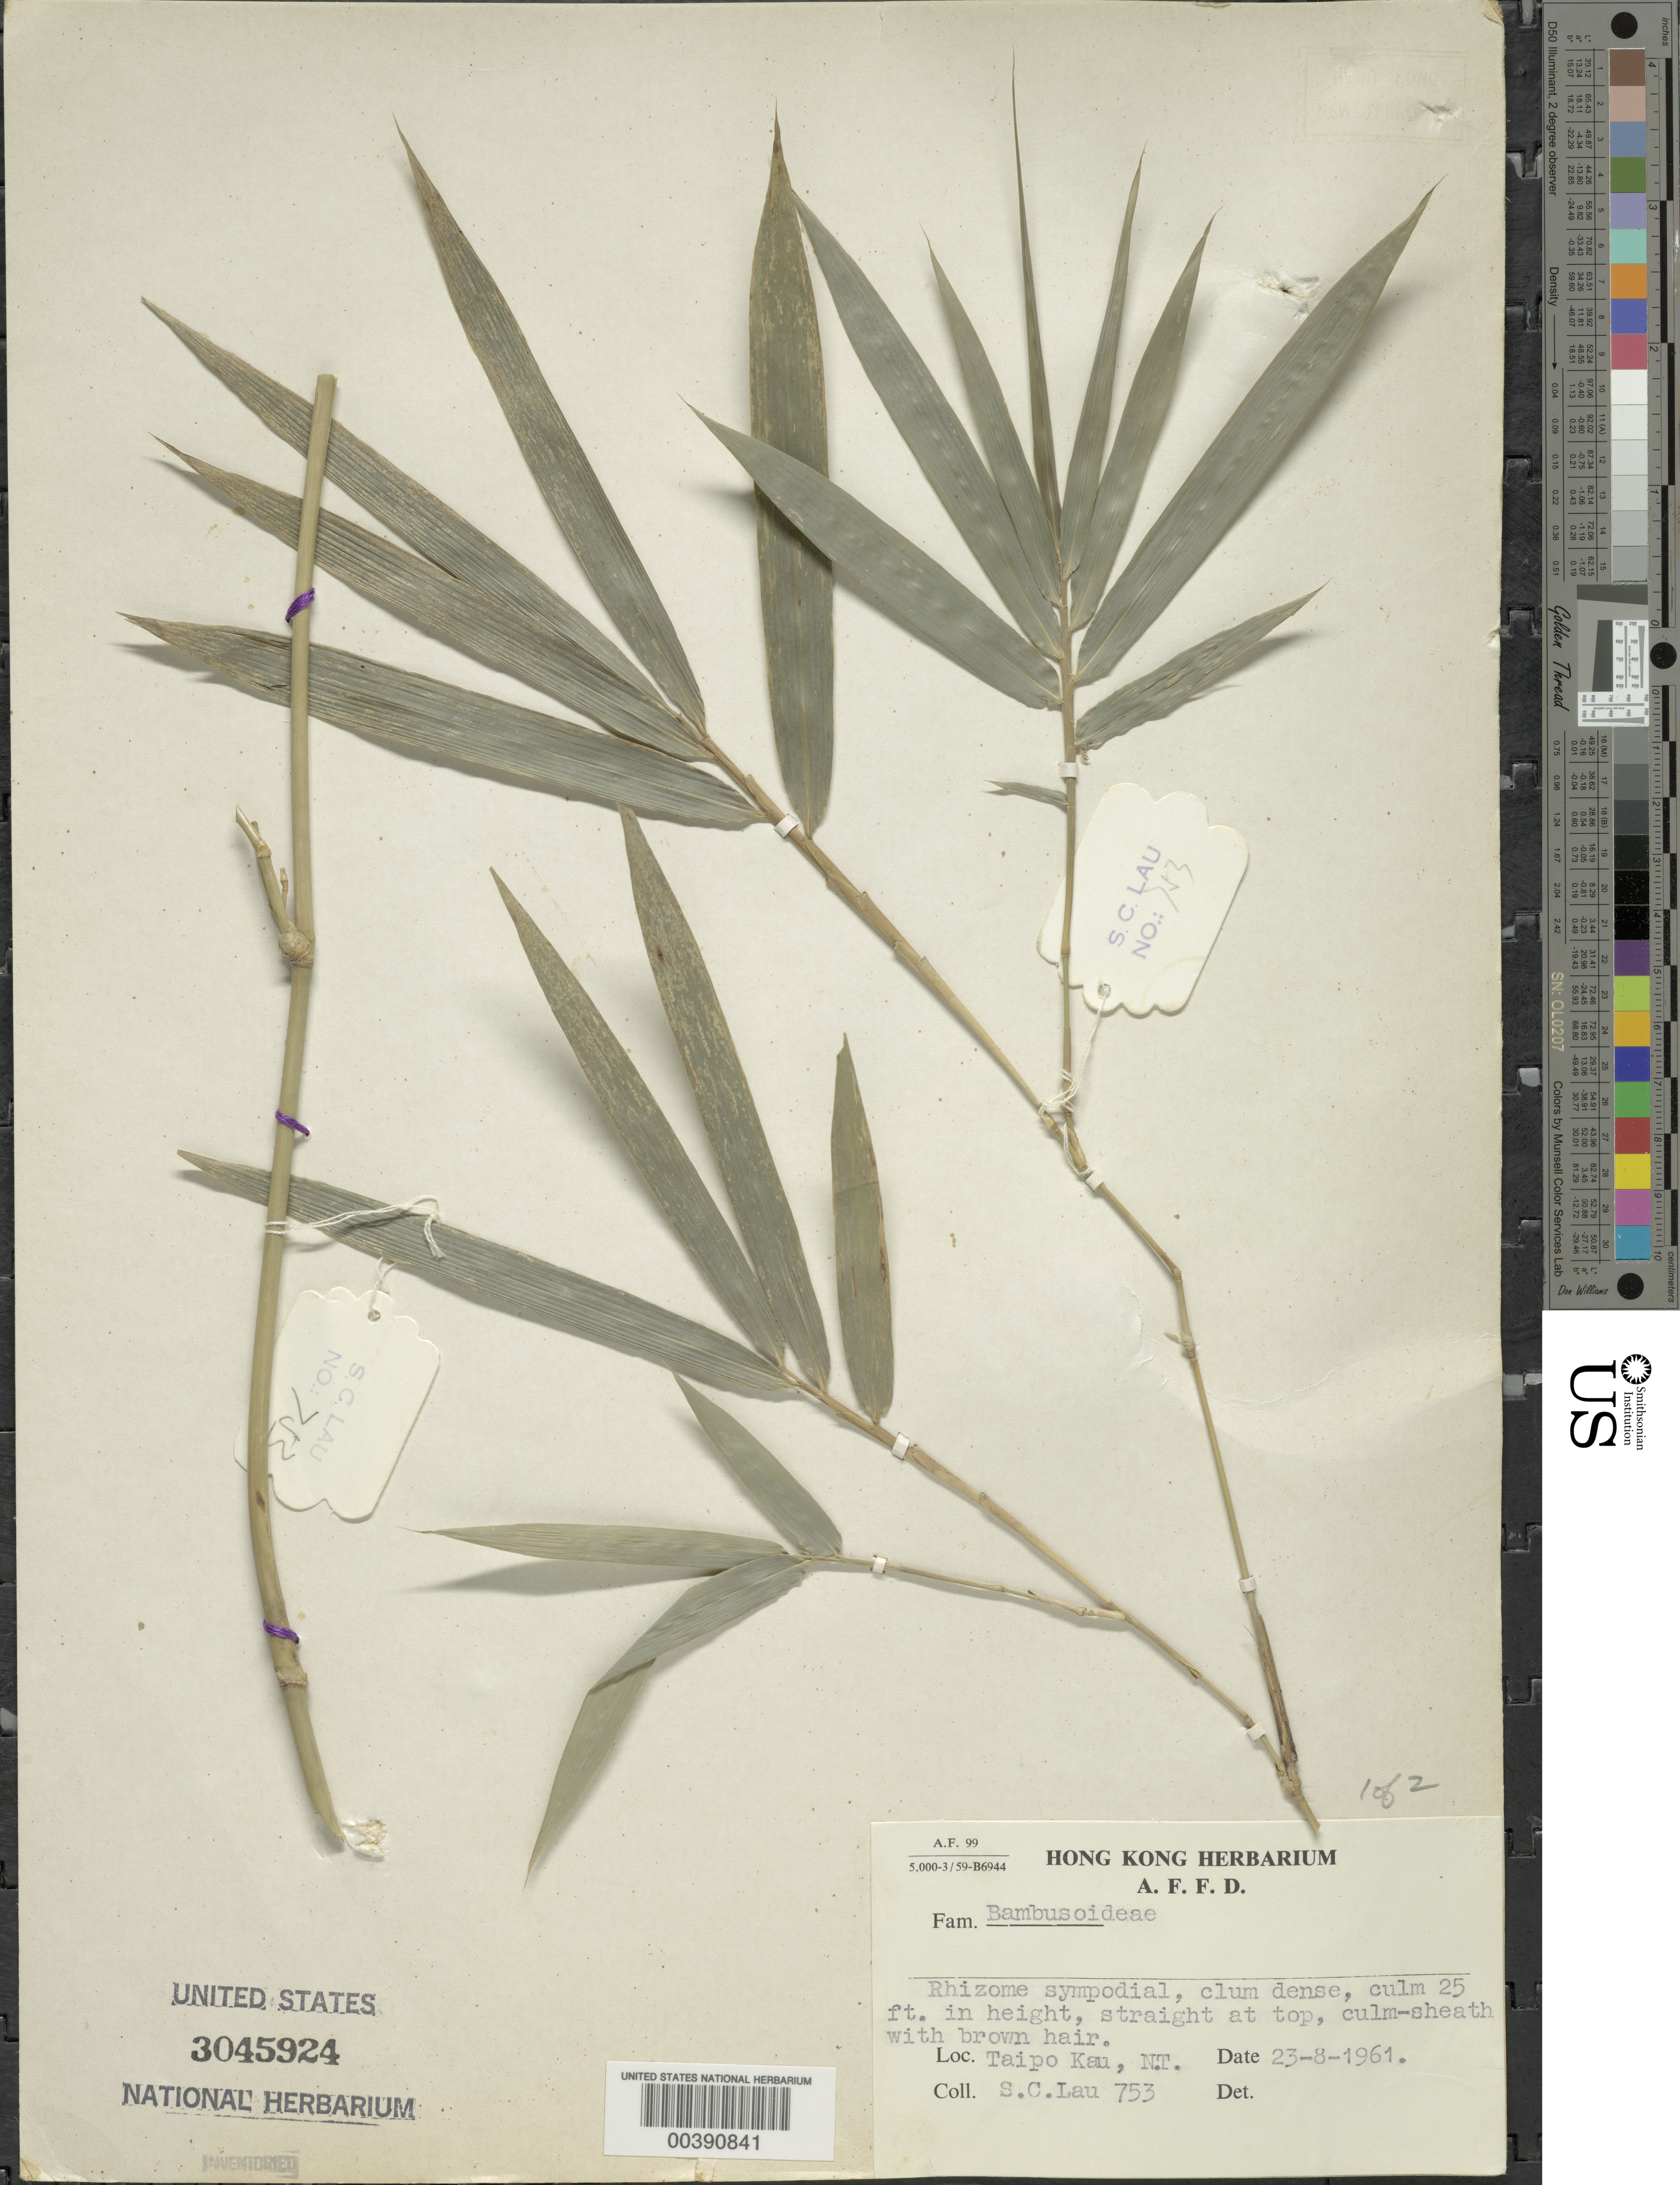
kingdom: Plantae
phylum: Tracheophyta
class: Liliopsida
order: Poales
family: Poaceae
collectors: S. C. Lau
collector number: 753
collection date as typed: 23 Aug 1961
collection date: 1961-08-23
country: China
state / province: Hong Kong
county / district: New Territories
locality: Taipo kau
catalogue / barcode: US 3045924